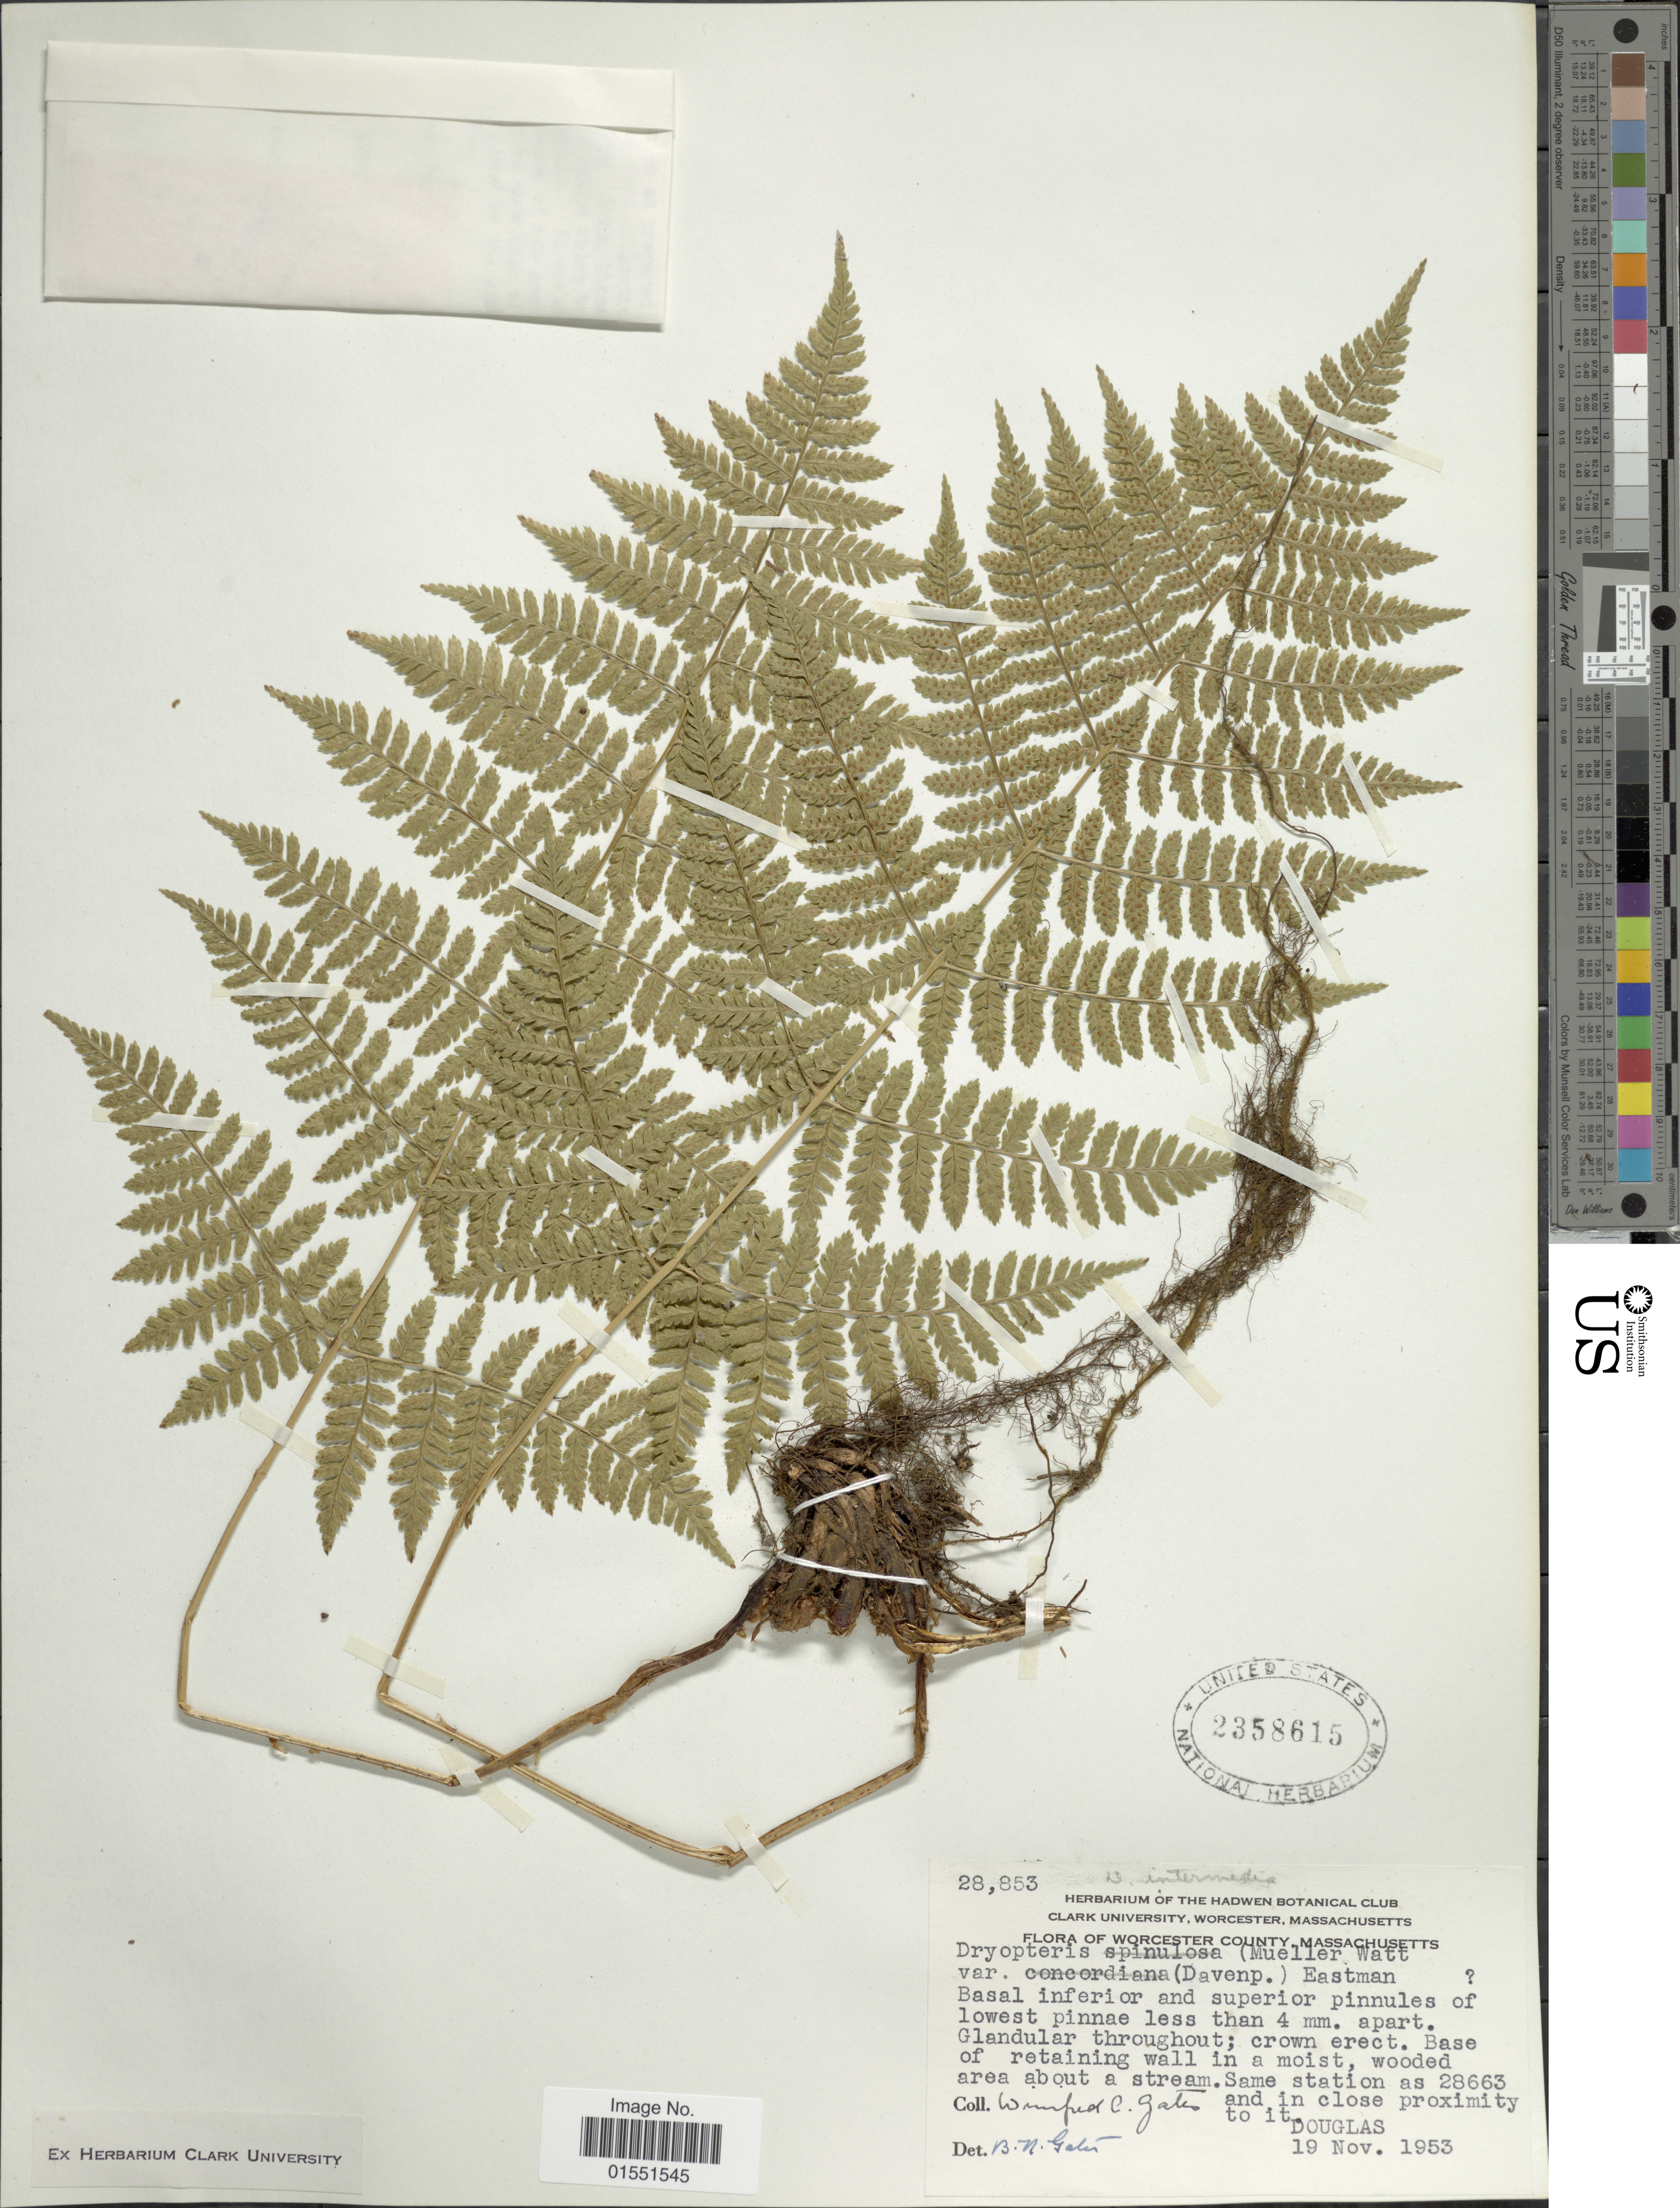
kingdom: Plantae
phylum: Tracheophyta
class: Polypodiopsida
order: Polypodiales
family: Dryopteridaceae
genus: Dryopteris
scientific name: Dryopteris intermedia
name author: (Muhl.) A. Gray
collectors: W. Gates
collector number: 28853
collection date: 1953-11-19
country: United States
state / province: Massachusetts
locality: Worcester County, Same station as 28663 and in close proximity to it. Douglas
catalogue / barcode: US 2358615